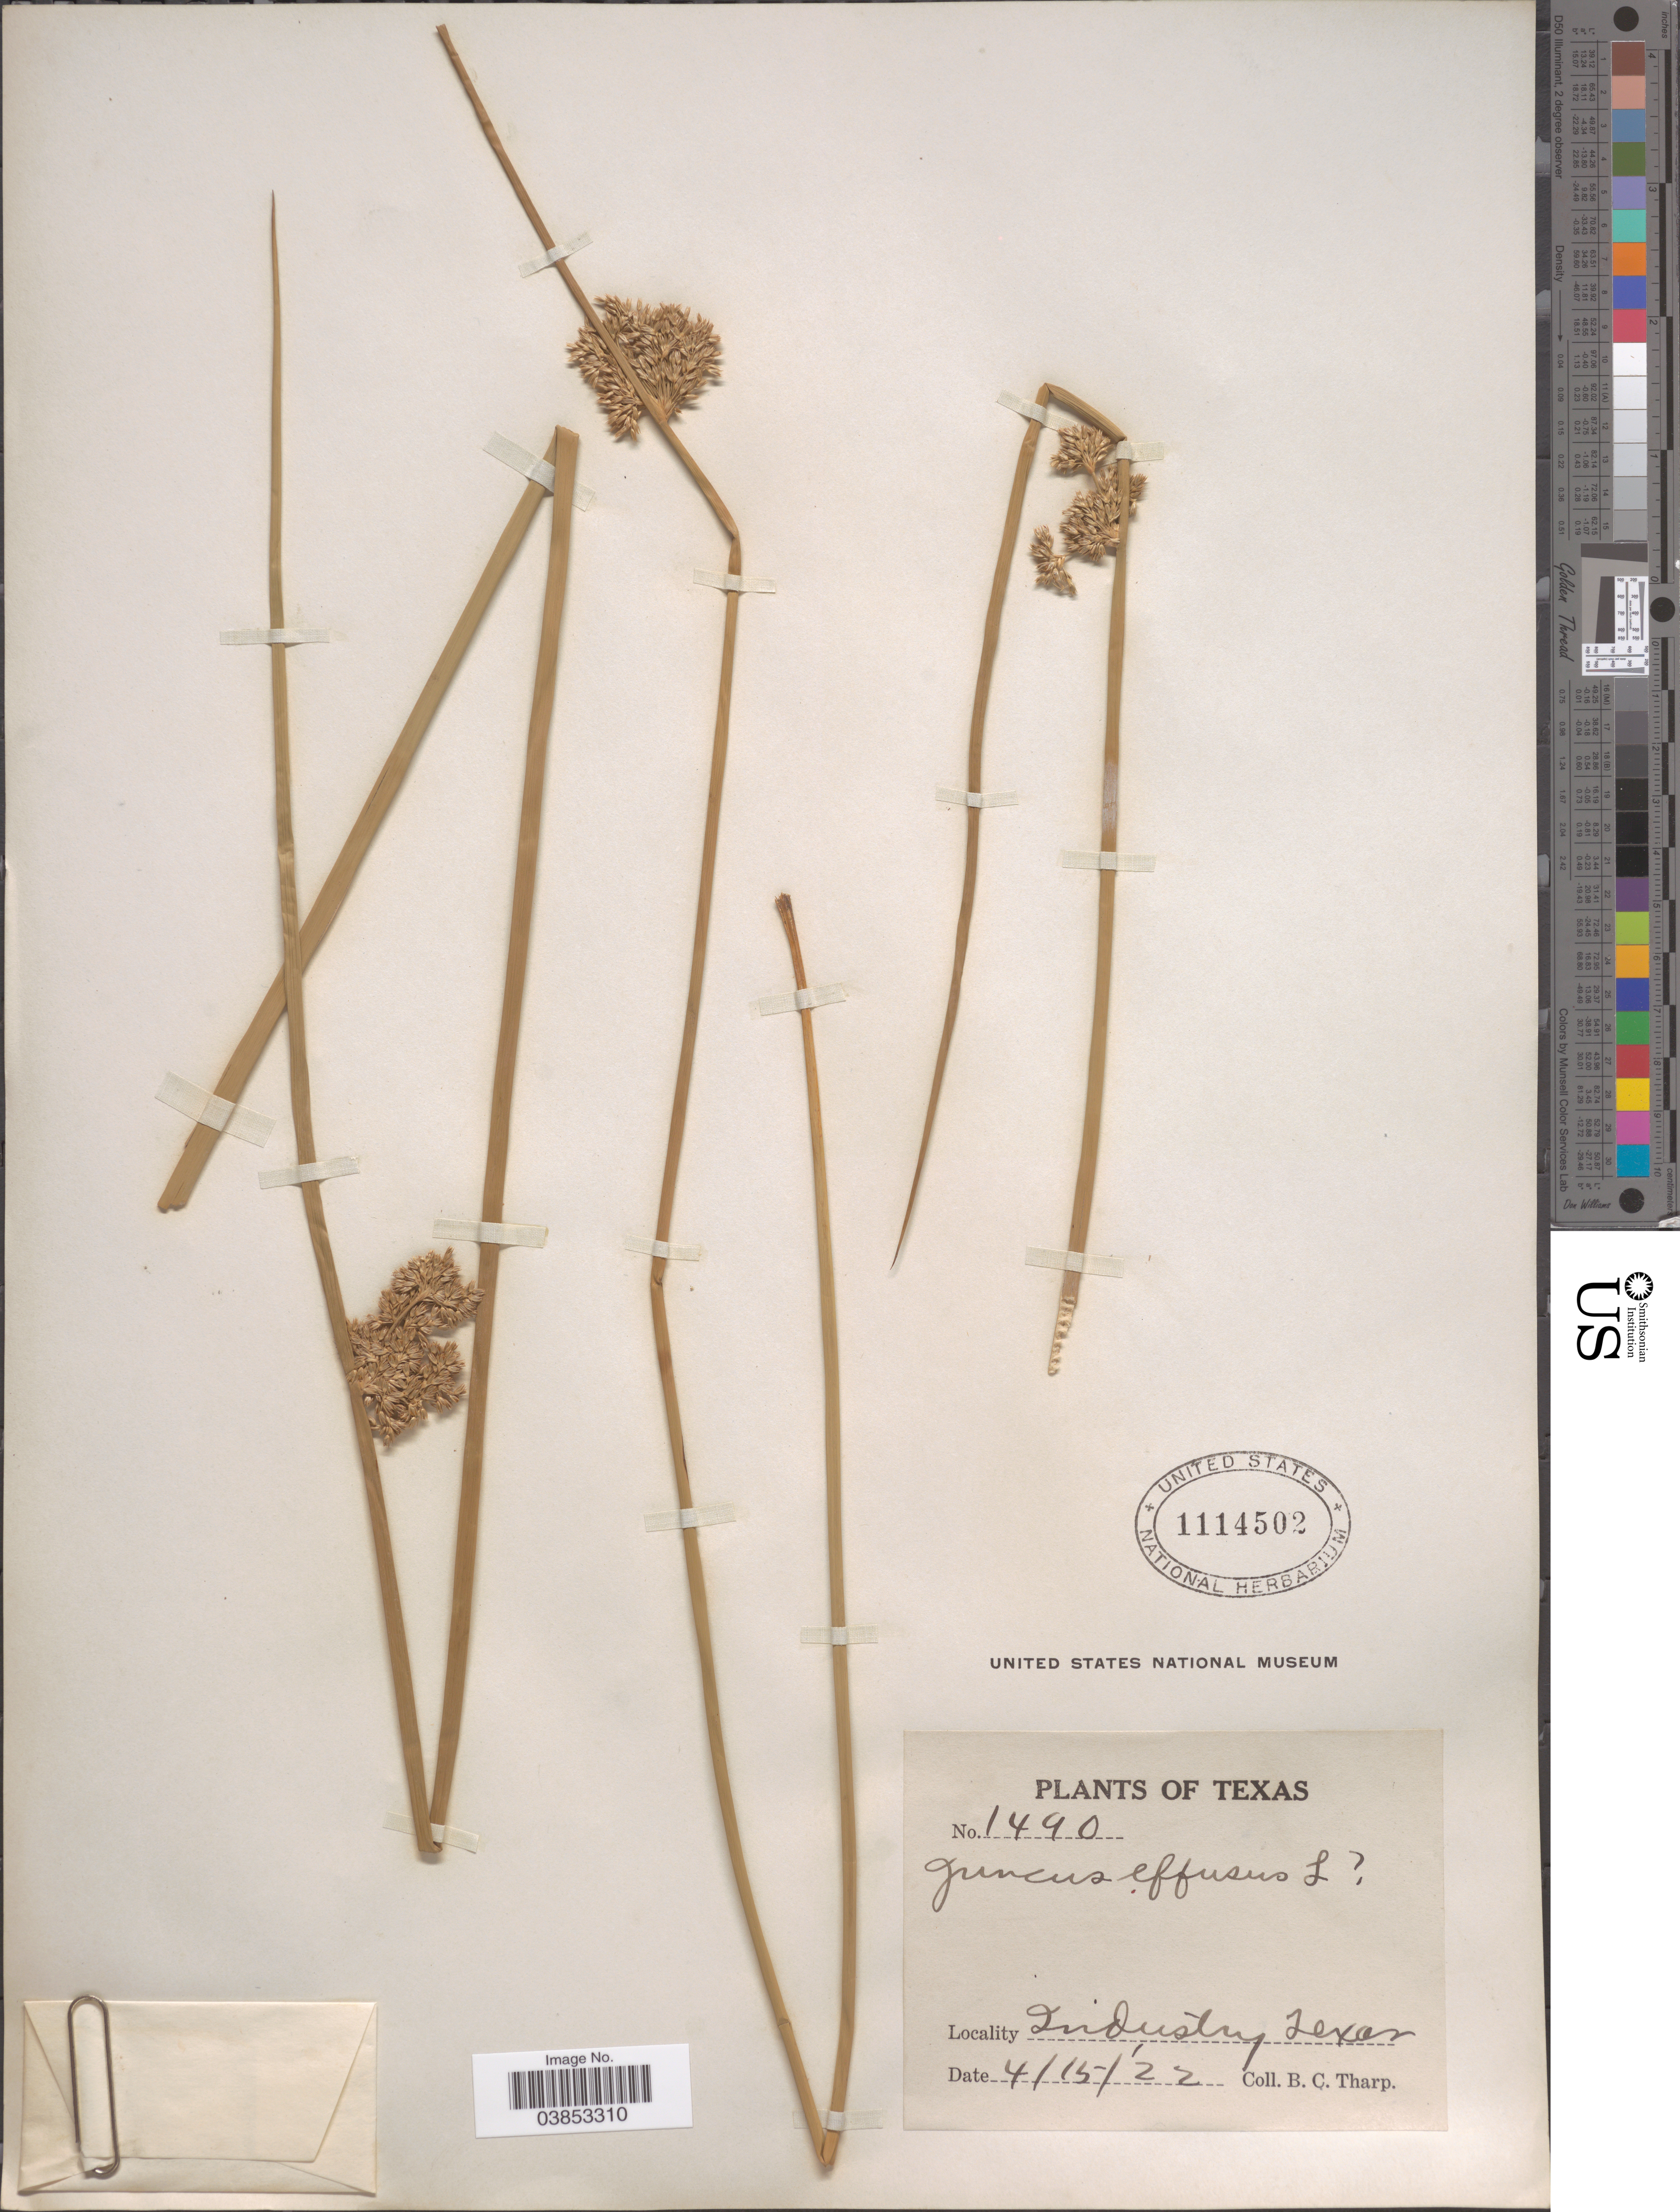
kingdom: Plantae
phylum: Tracheophyta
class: Liliopsida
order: Poales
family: Juncaceae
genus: Juncus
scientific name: Juncus effusus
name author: L.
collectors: B. C. Tharp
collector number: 1490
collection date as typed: Transcribed d/m/y: 15/4/22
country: United States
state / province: Texas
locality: Industry.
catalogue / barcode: US 1114502